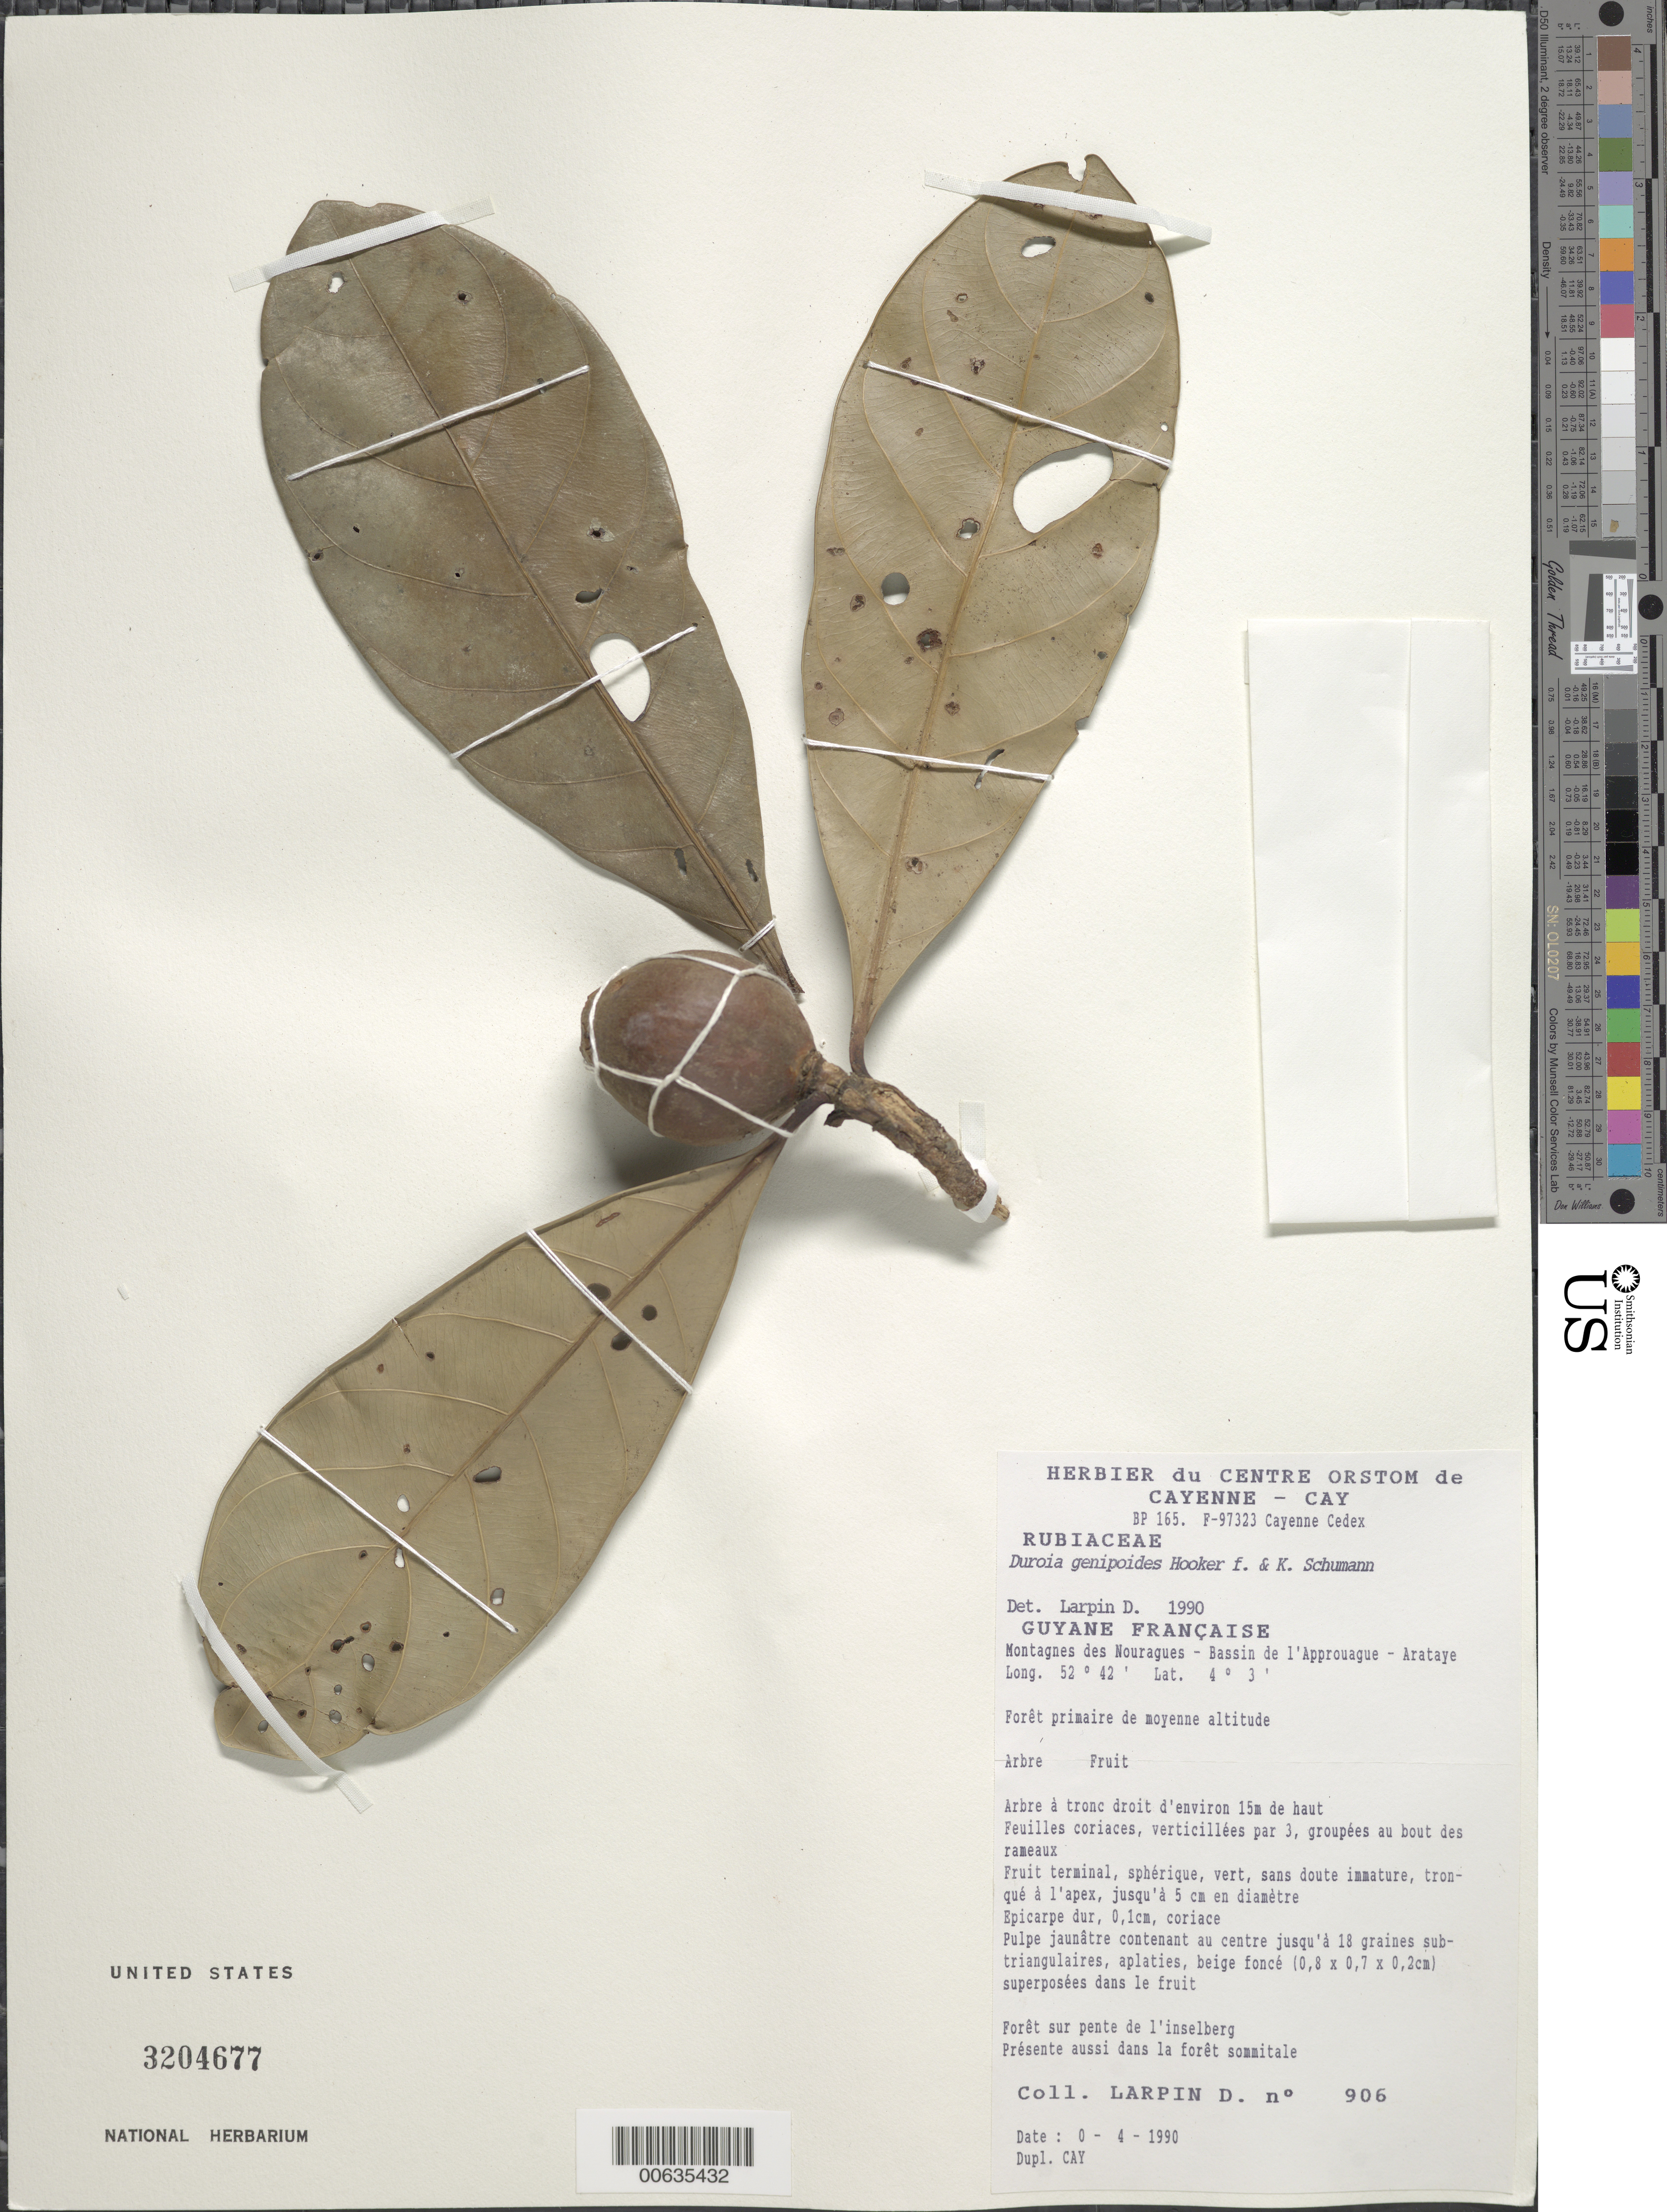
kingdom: Plantae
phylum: Tracheophyta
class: Magnoliopsida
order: Gentianales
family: Rubiaceae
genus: Duroia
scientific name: Duroia genipoides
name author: Hook. f. ex K. Schum.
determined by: Larpin, D.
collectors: D. Larpin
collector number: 906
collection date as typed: Apr-90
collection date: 1990-04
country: French Guiana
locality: Station des Nouragues, Bassin de l'Approuague, Arataye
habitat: Primary forest of middle altitude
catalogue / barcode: US 3204677